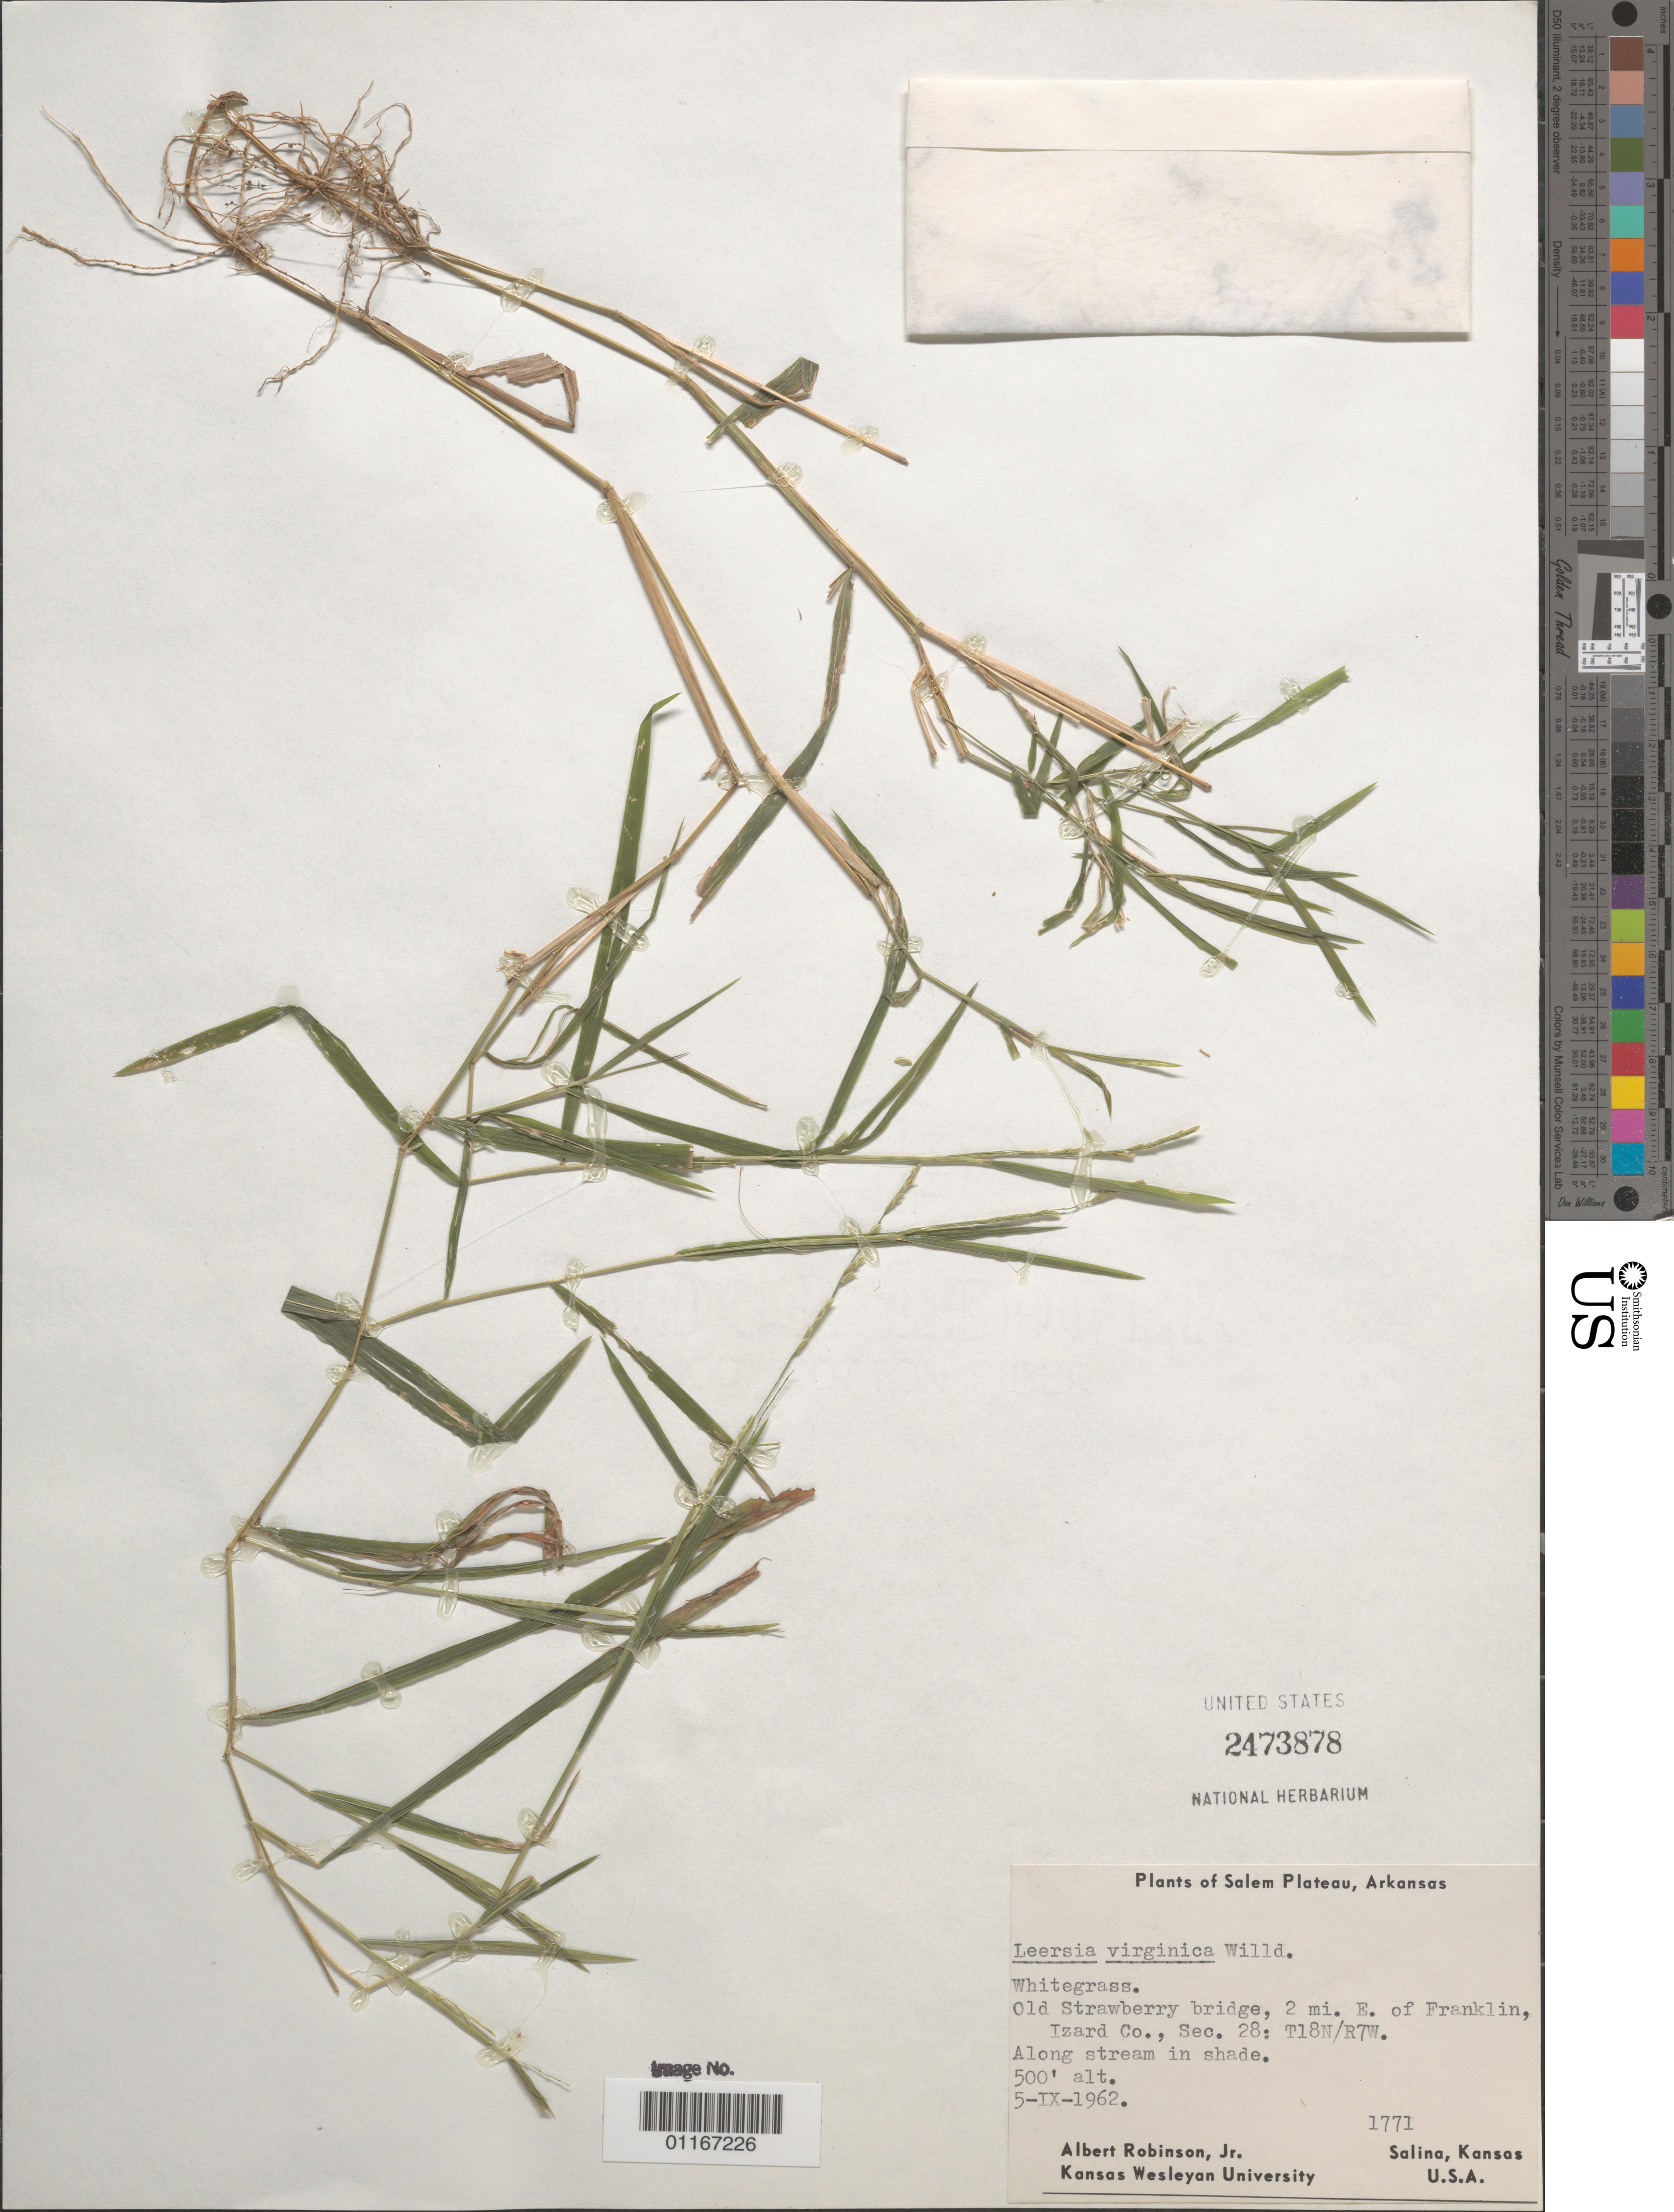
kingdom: Plantae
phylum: Tracheophyta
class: Liliopsida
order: Poales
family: Poaceae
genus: Leersia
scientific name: Leersia virginica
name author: Willd.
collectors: A. Robinson Jr.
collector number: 1771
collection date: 1962-09-05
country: United States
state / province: Arkansas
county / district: Izard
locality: Old Strawberry bridge, 2 miles east of Franklin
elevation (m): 152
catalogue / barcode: US 2473878